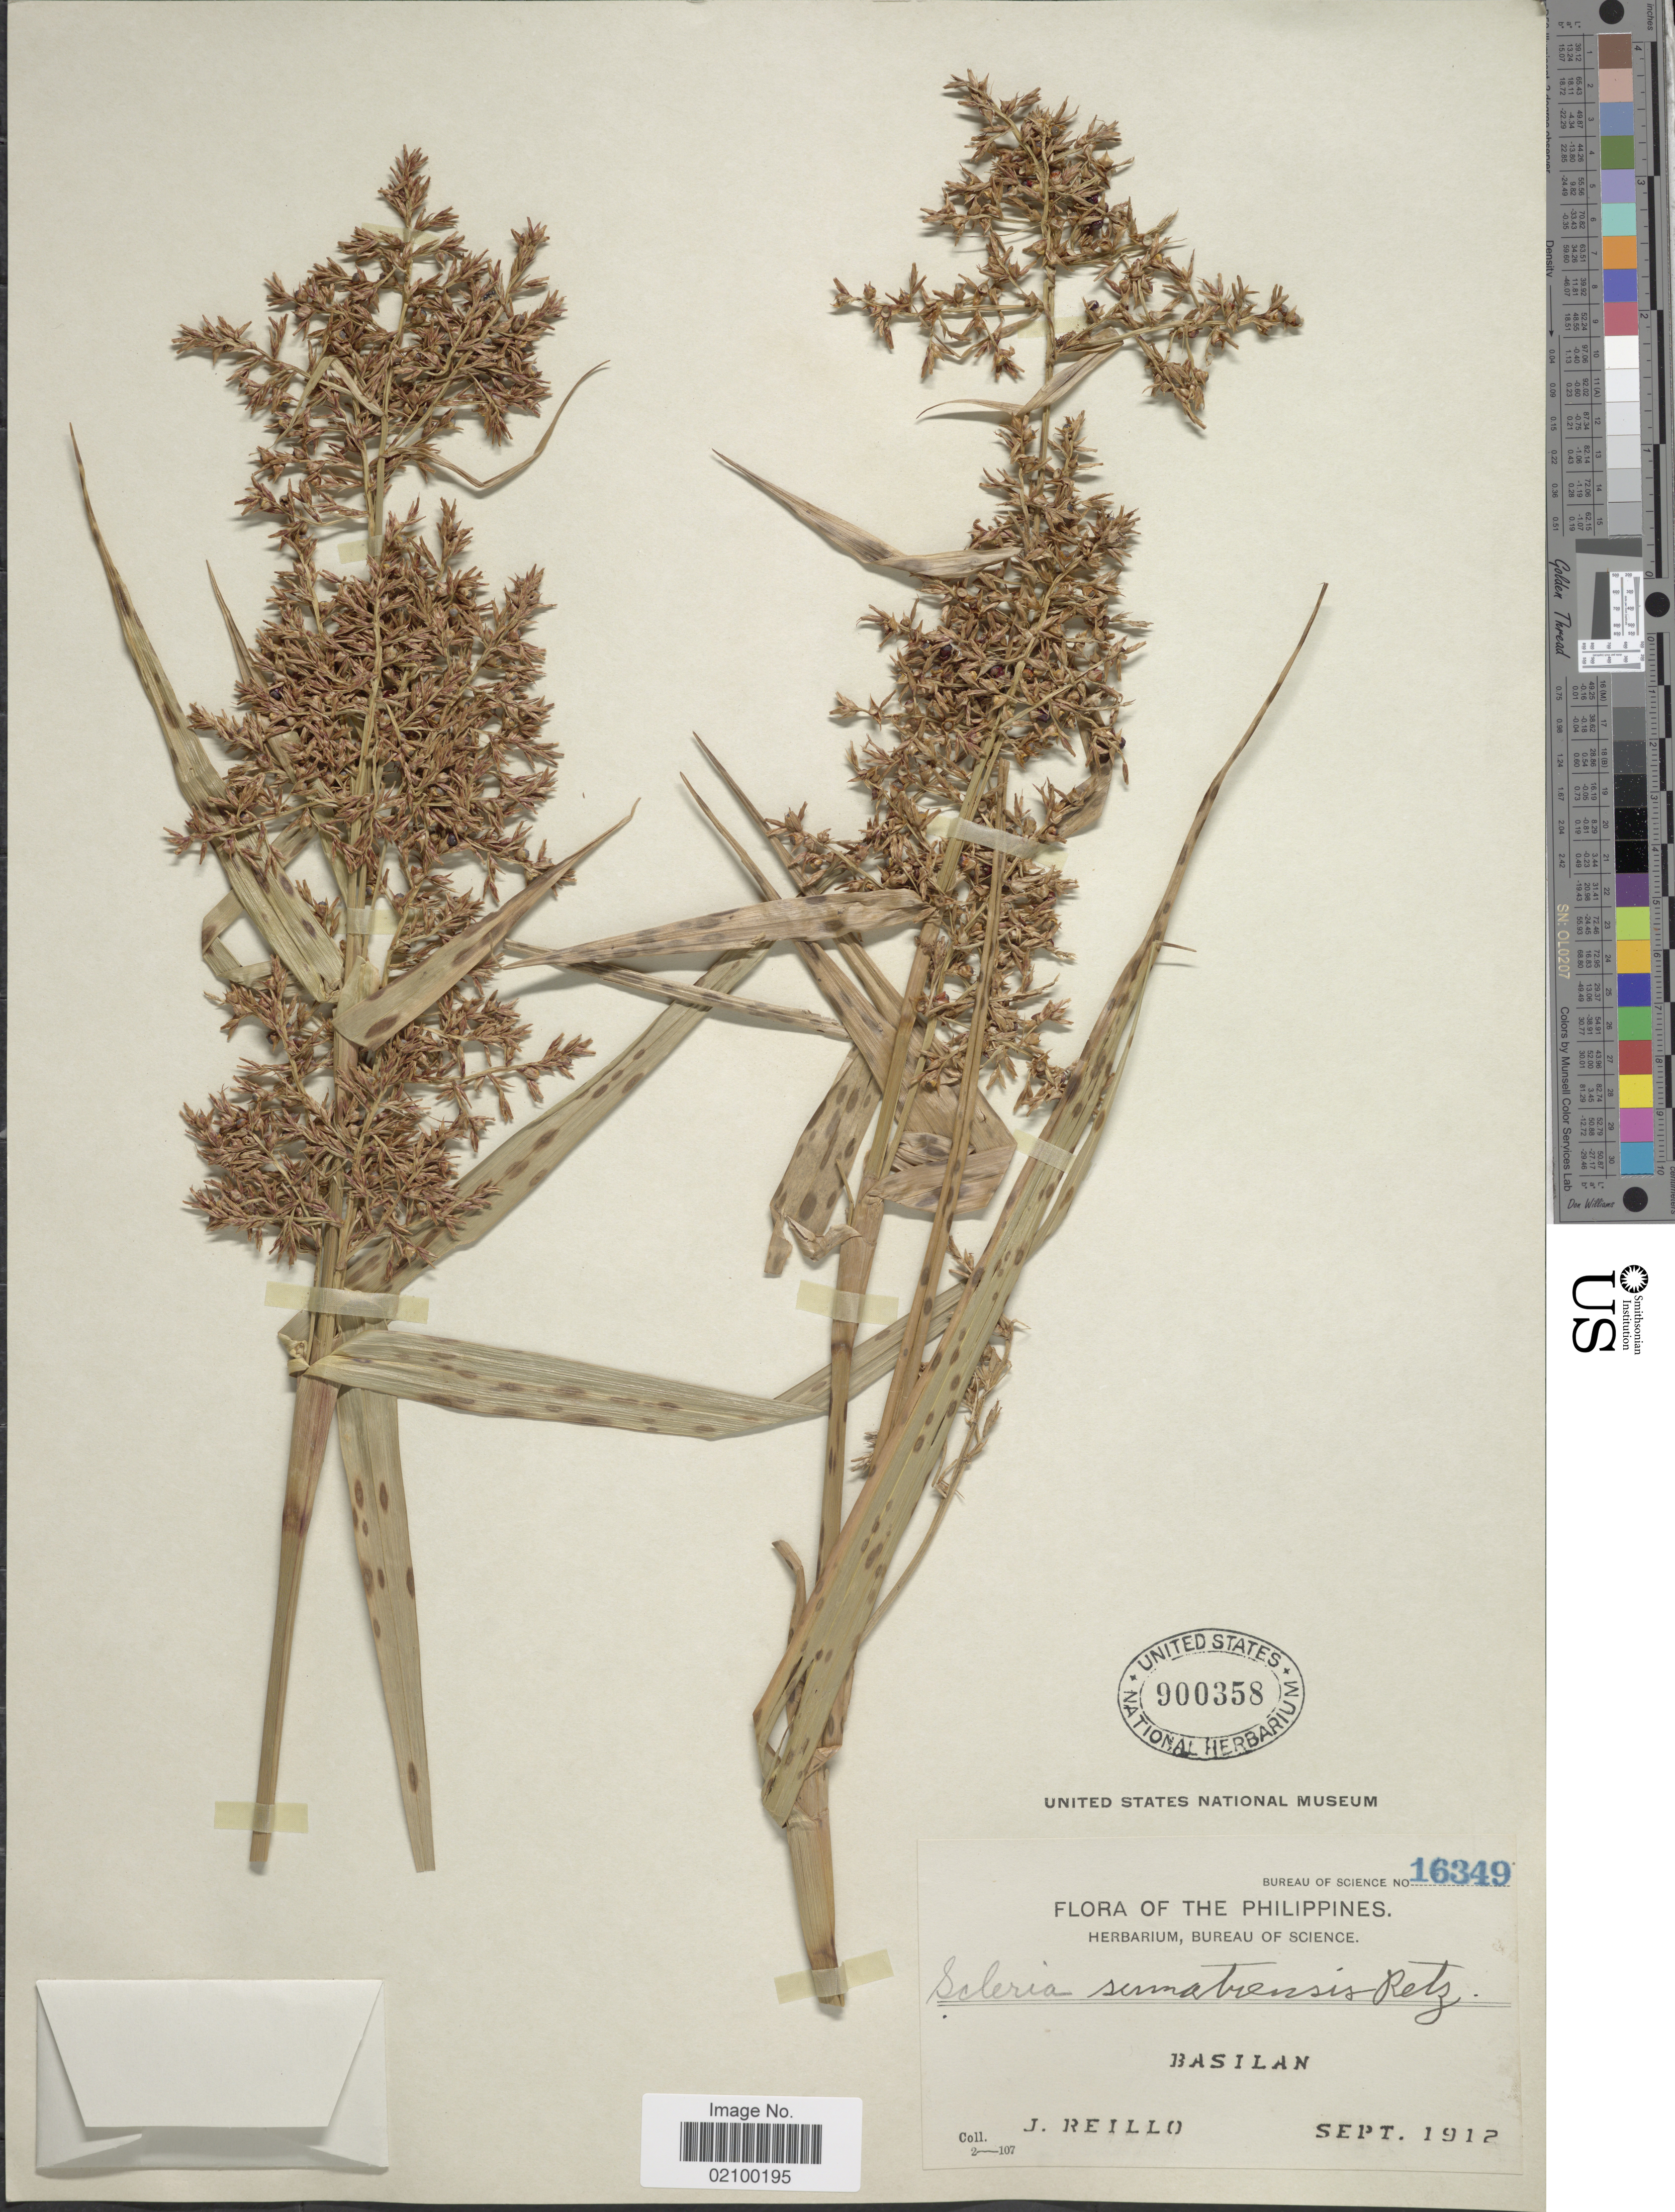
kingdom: Plantae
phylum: Tracheophyta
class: Liliopsida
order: Poales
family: Cyperaceae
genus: Scleria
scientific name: Scleria sumatrensis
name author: Retz.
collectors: J. Reillo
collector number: Bureau of Science 16349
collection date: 1912-09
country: Philippines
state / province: Muslim Mindanao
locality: Basilan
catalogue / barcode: US 900358